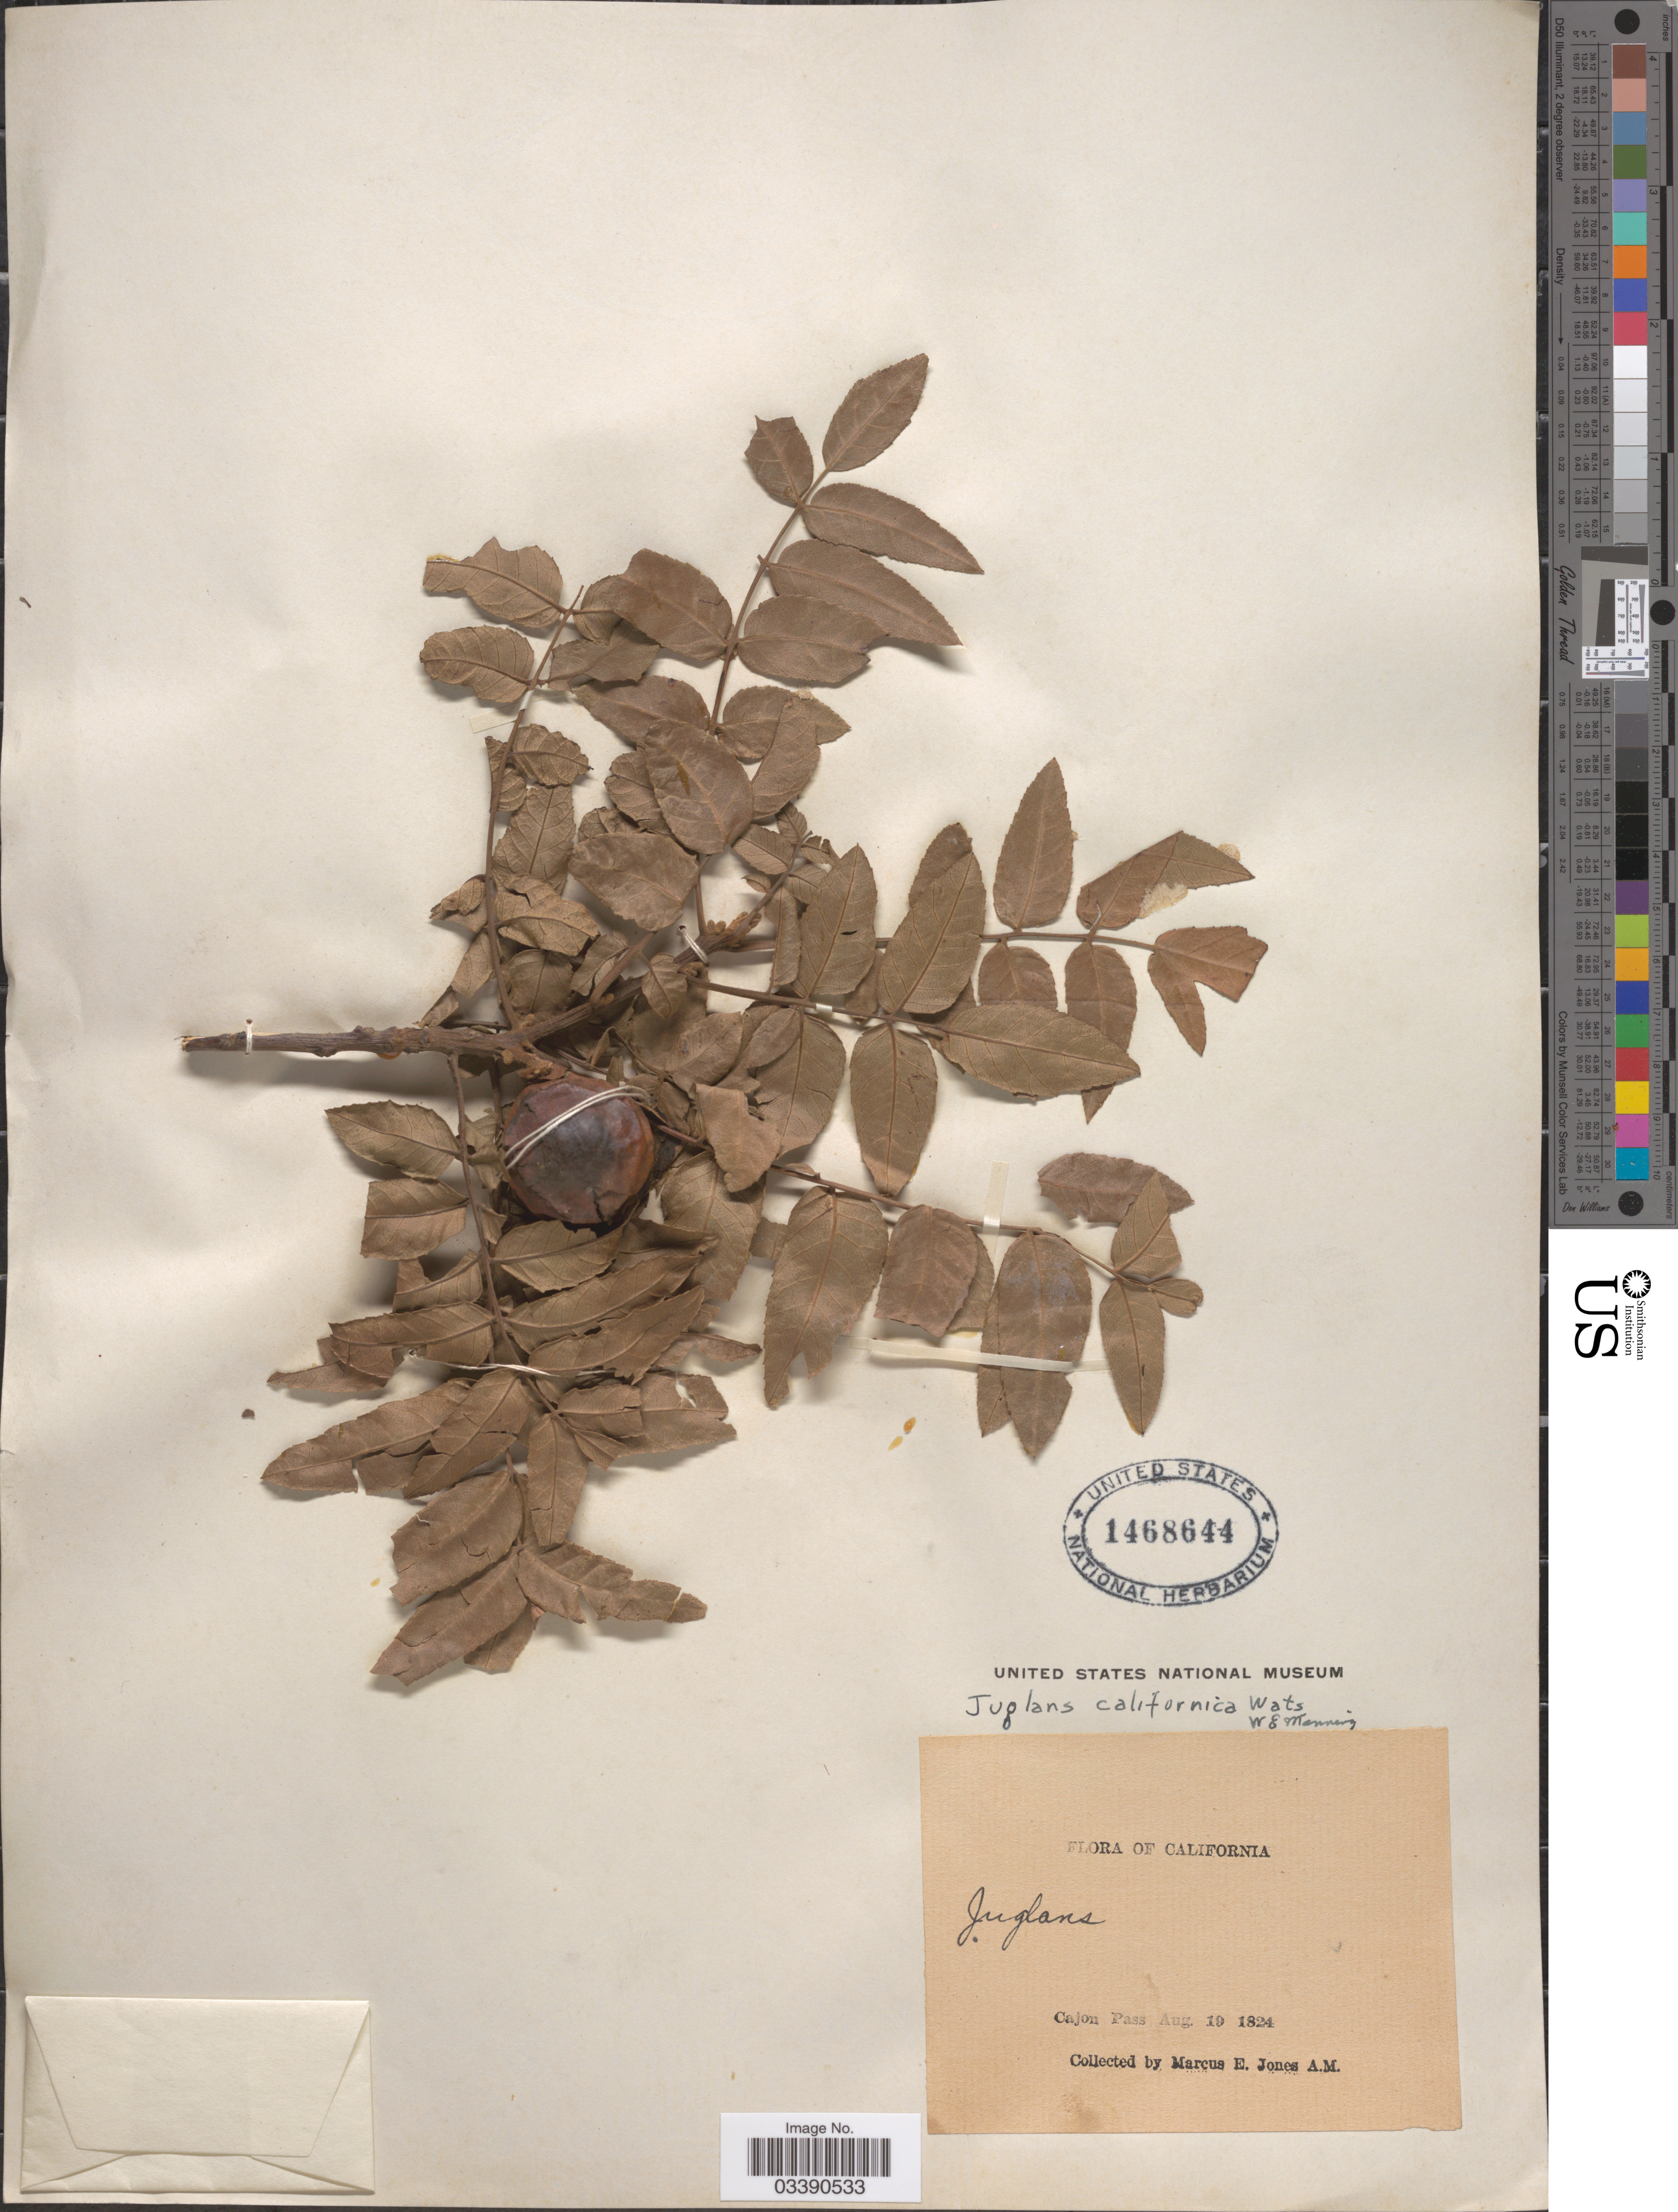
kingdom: Plantae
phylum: Tracheophyta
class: Magnoliopsida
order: Fagales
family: Juglandaceae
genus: Juglans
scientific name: Juglans californica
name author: S. Watson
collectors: M. E. Jones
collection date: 1824-08-19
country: United States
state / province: California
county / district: San Bernardino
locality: Cajon Pass.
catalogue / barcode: US 1468644